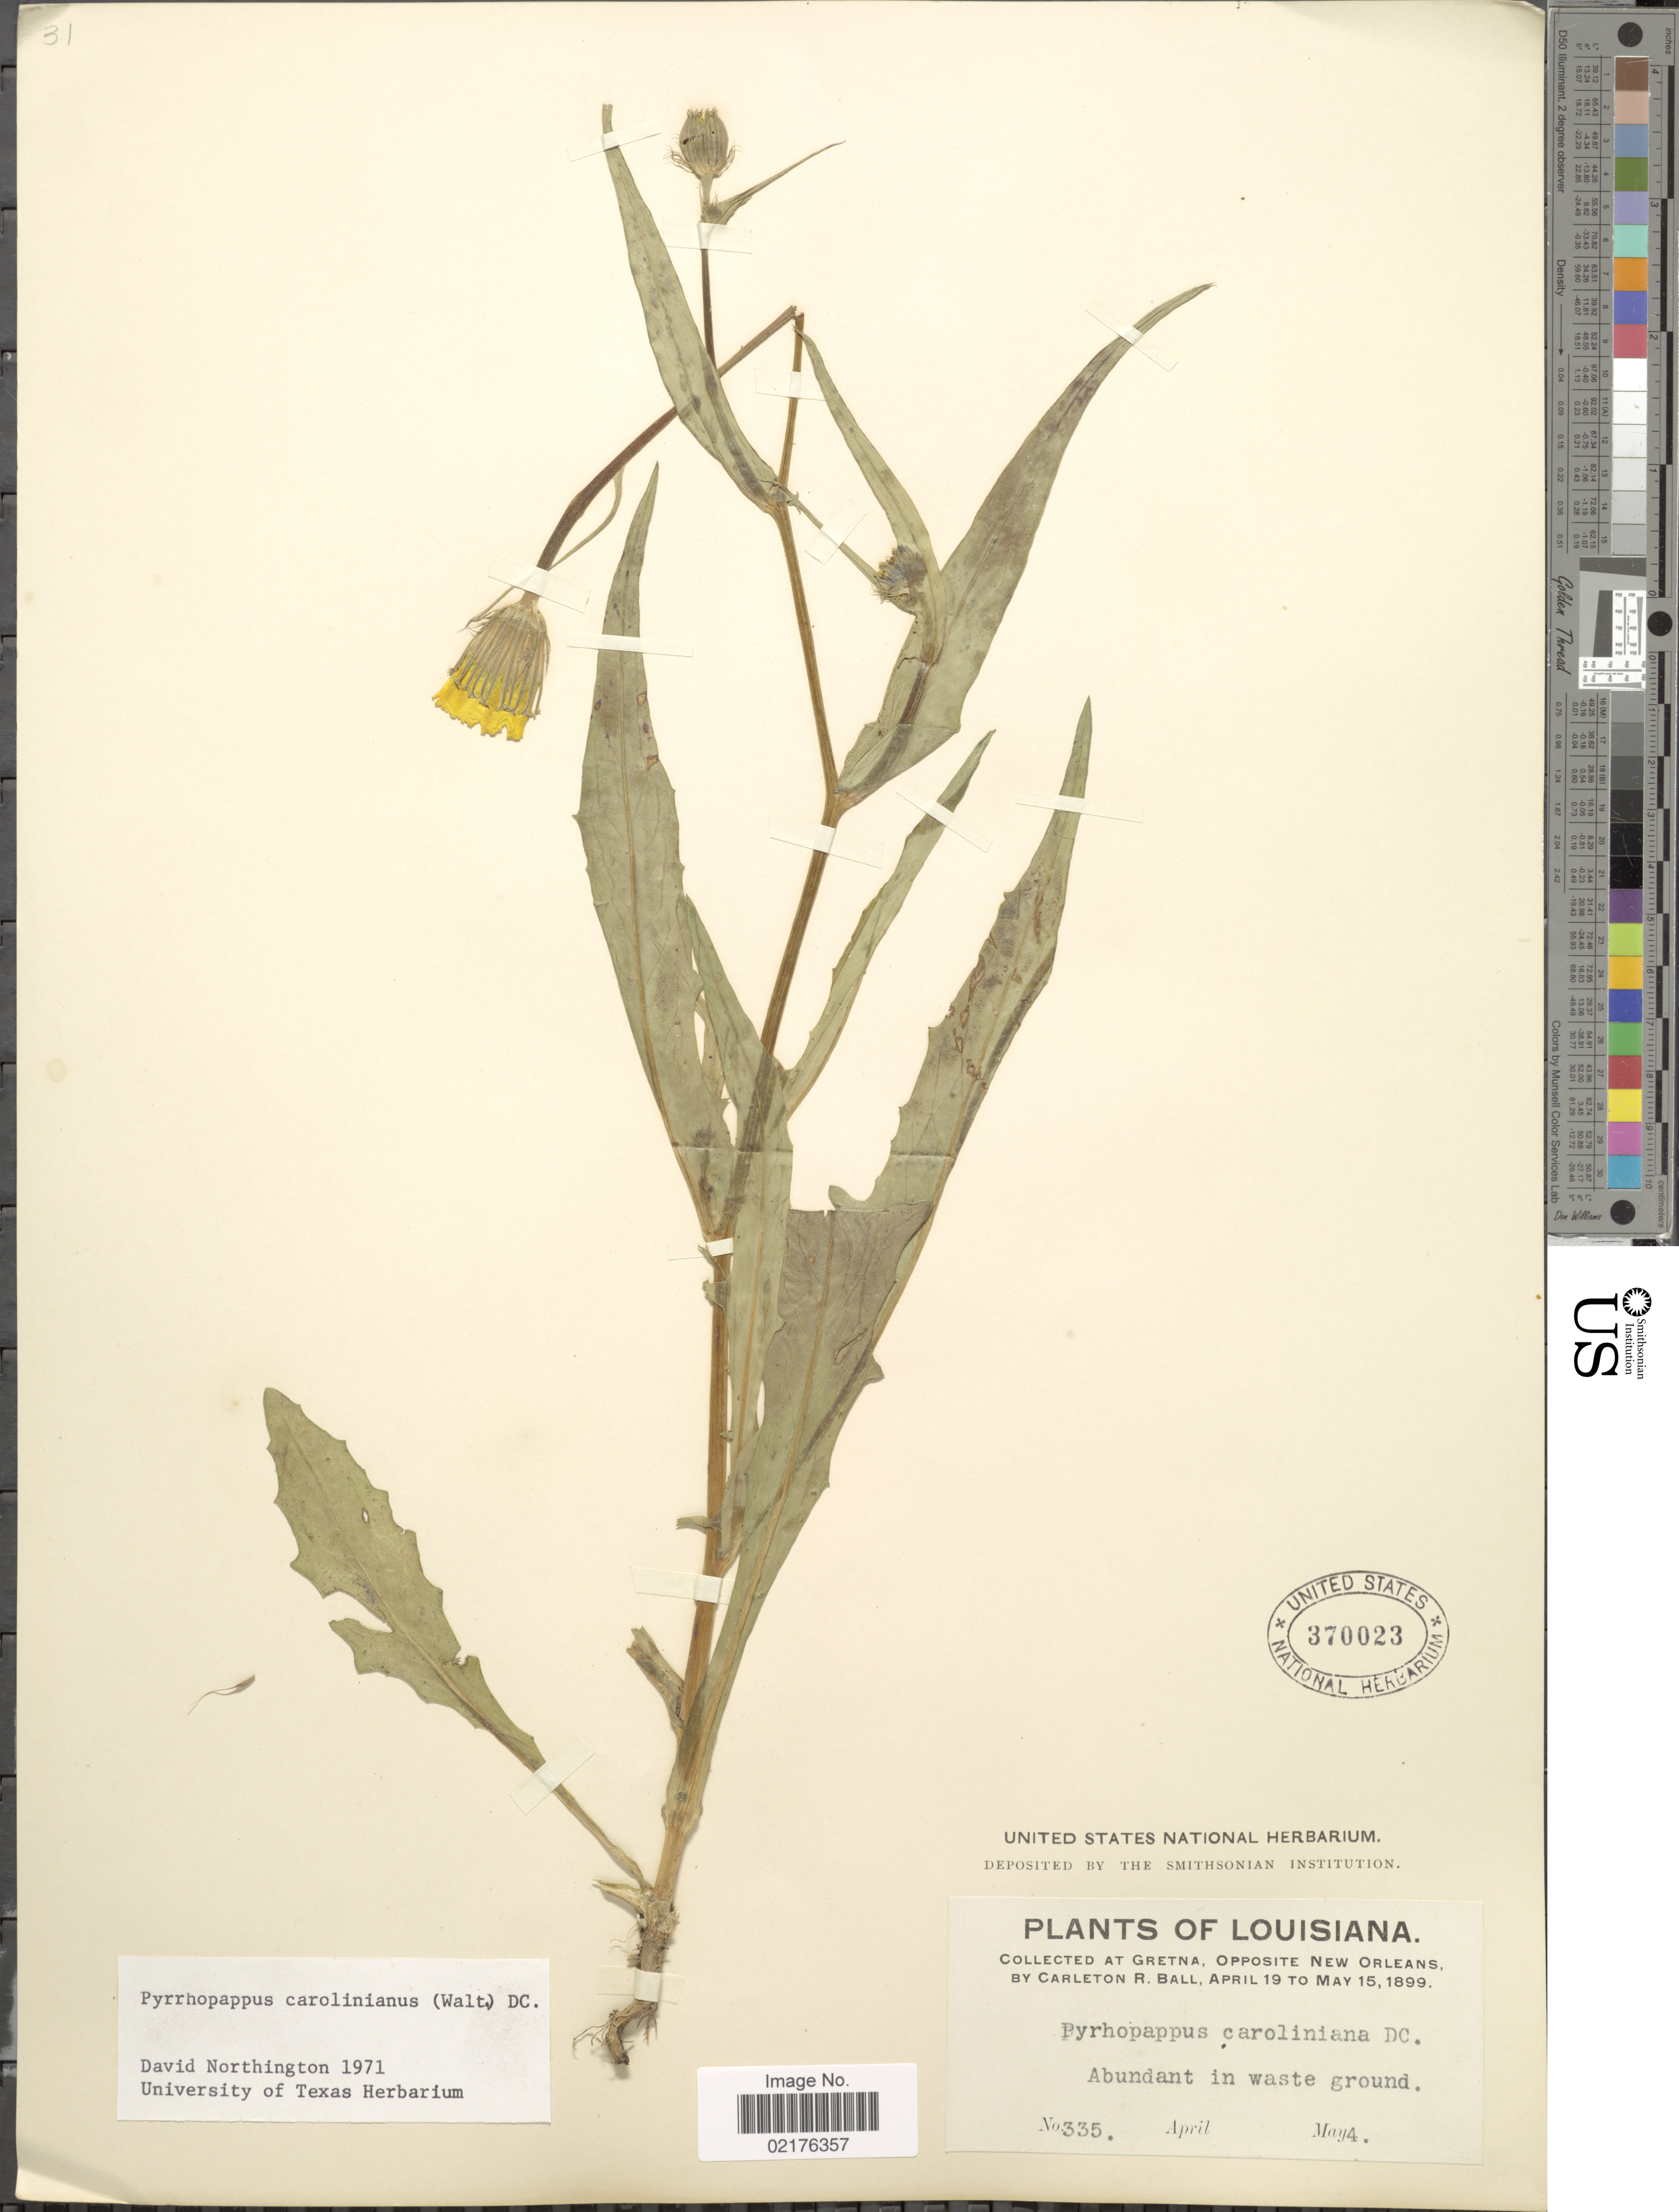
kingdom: Plantae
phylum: Tracheophyta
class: Magnoliopsida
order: Asterales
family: Asteraceae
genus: Pyrrhopappus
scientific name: Pyrrhopappus carolinianus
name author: (Walter) DC.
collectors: C. R. Ball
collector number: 335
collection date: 1899-04-19/1899-05-15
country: United States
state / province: Louisiana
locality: At Gretna, Opposite New Orleans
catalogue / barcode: US 370023